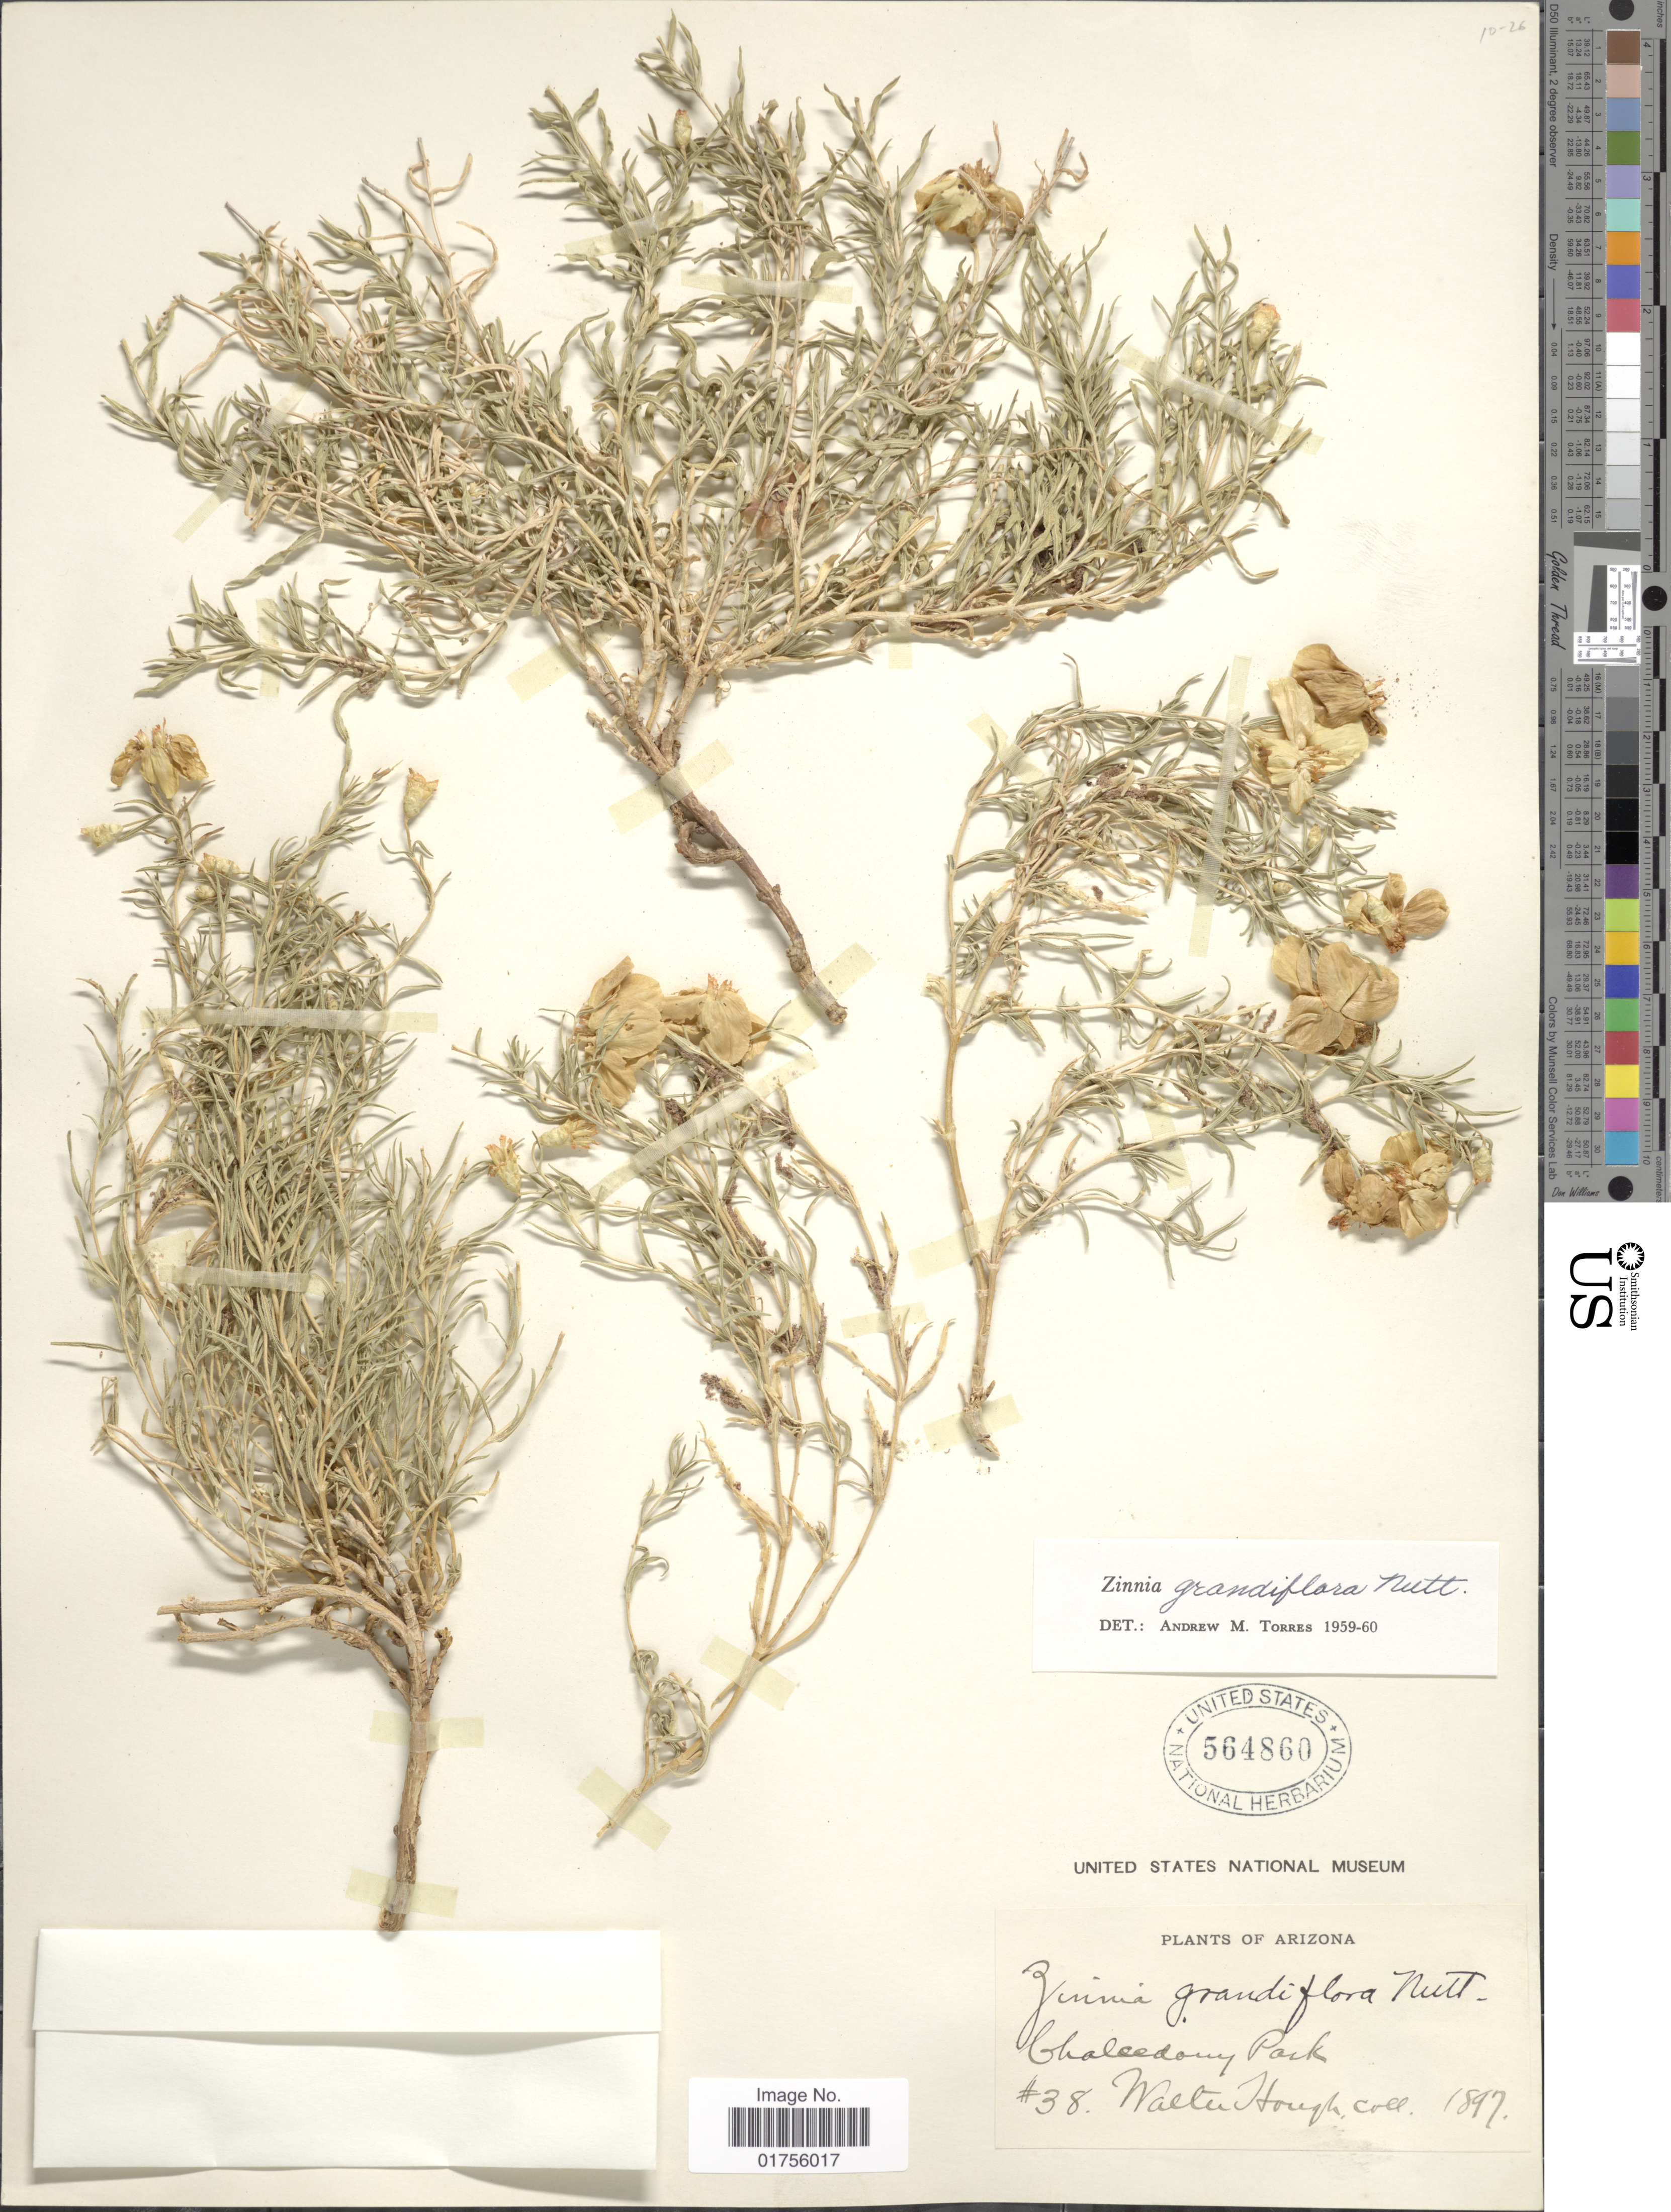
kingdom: Plantae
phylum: Tracheophyta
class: Magnoliopsida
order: Asterales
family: Asteraceae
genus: Zinnia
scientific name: Zinnia grandiflora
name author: Nutt.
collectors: W. Hough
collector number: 38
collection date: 1897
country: United States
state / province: Arizona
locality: Chalcedony Park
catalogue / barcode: US 564860